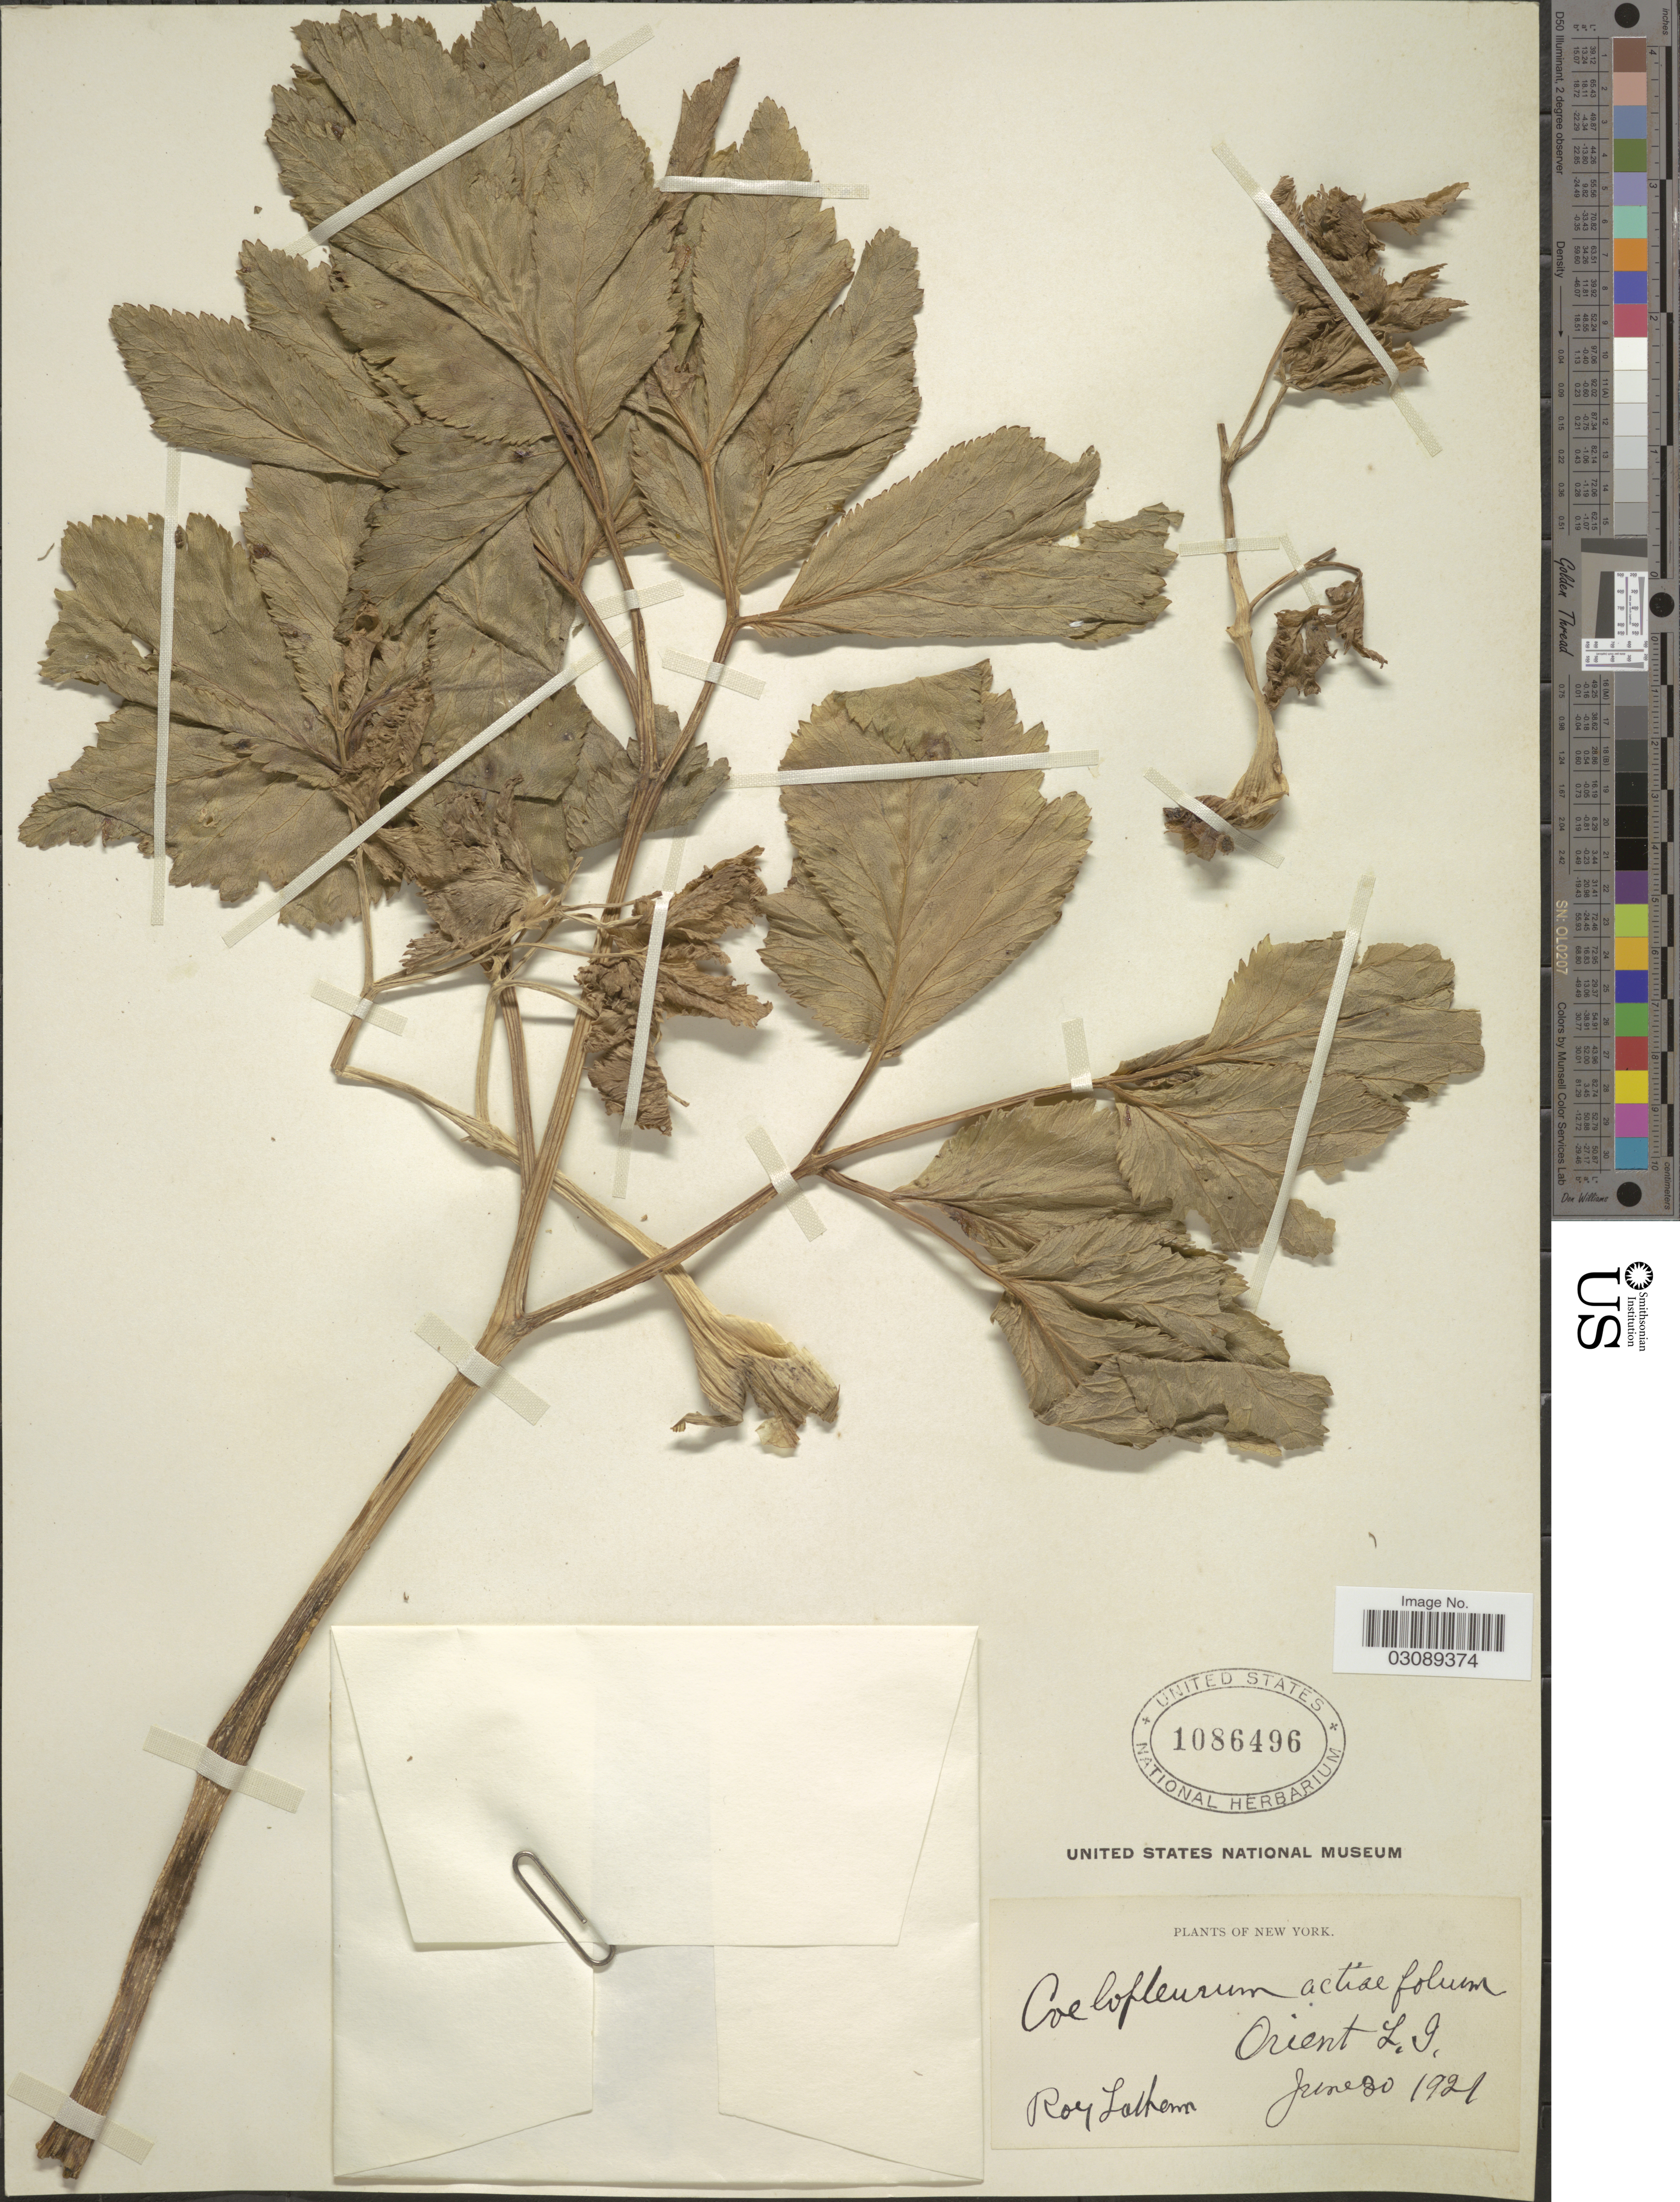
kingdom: Plantae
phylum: Tracheophyta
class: Magnoliopsida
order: Apiales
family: Apiaceae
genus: Coelopleurum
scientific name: Coelopleurum actaeifolium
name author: (Michx.) J.M. Coult. & Rose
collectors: R. Latham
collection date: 1921-06-30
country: United States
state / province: New York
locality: Orient, L. I.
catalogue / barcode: US 1086496